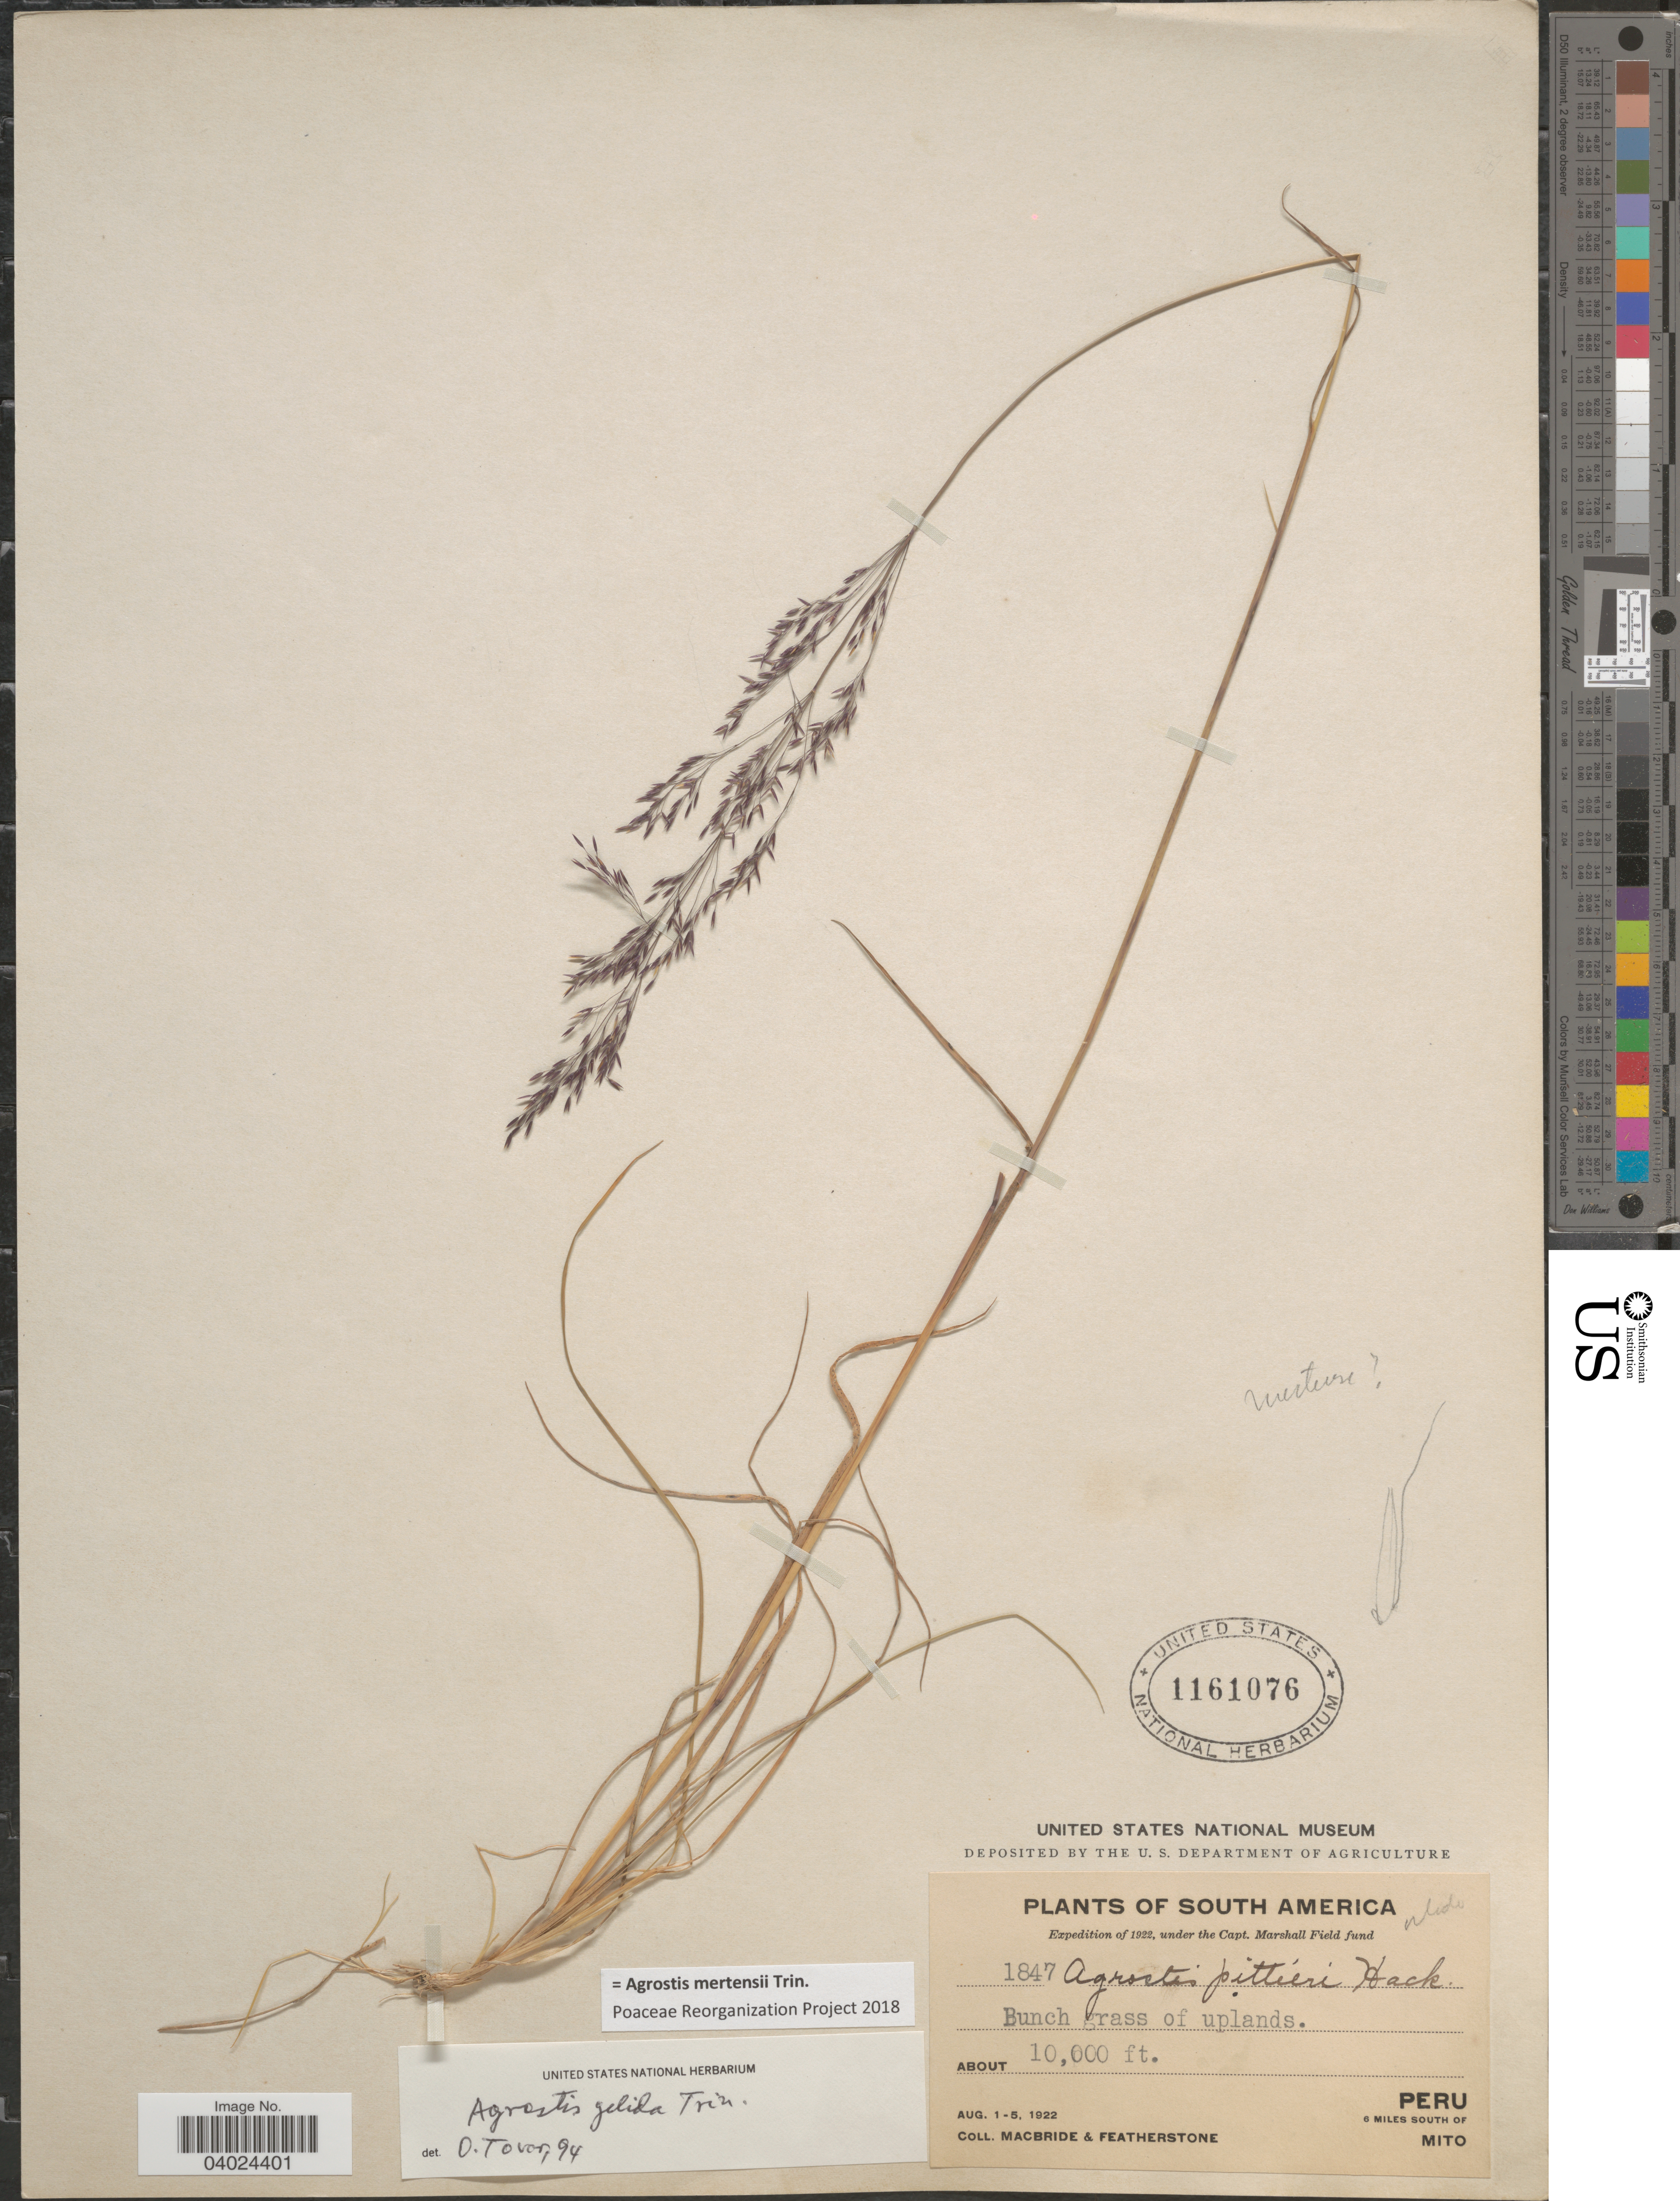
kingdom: Plantae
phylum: Tracheophyta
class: Liliopsida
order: Poales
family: Poaceae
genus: Agrostis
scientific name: Agrostis mertensii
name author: Trin.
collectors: Macbride, -- & -. Featherstone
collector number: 1847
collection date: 1922-08-01/1922-08-05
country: Peru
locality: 6 miles S of Mito.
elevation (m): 3048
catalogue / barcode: US 1161076